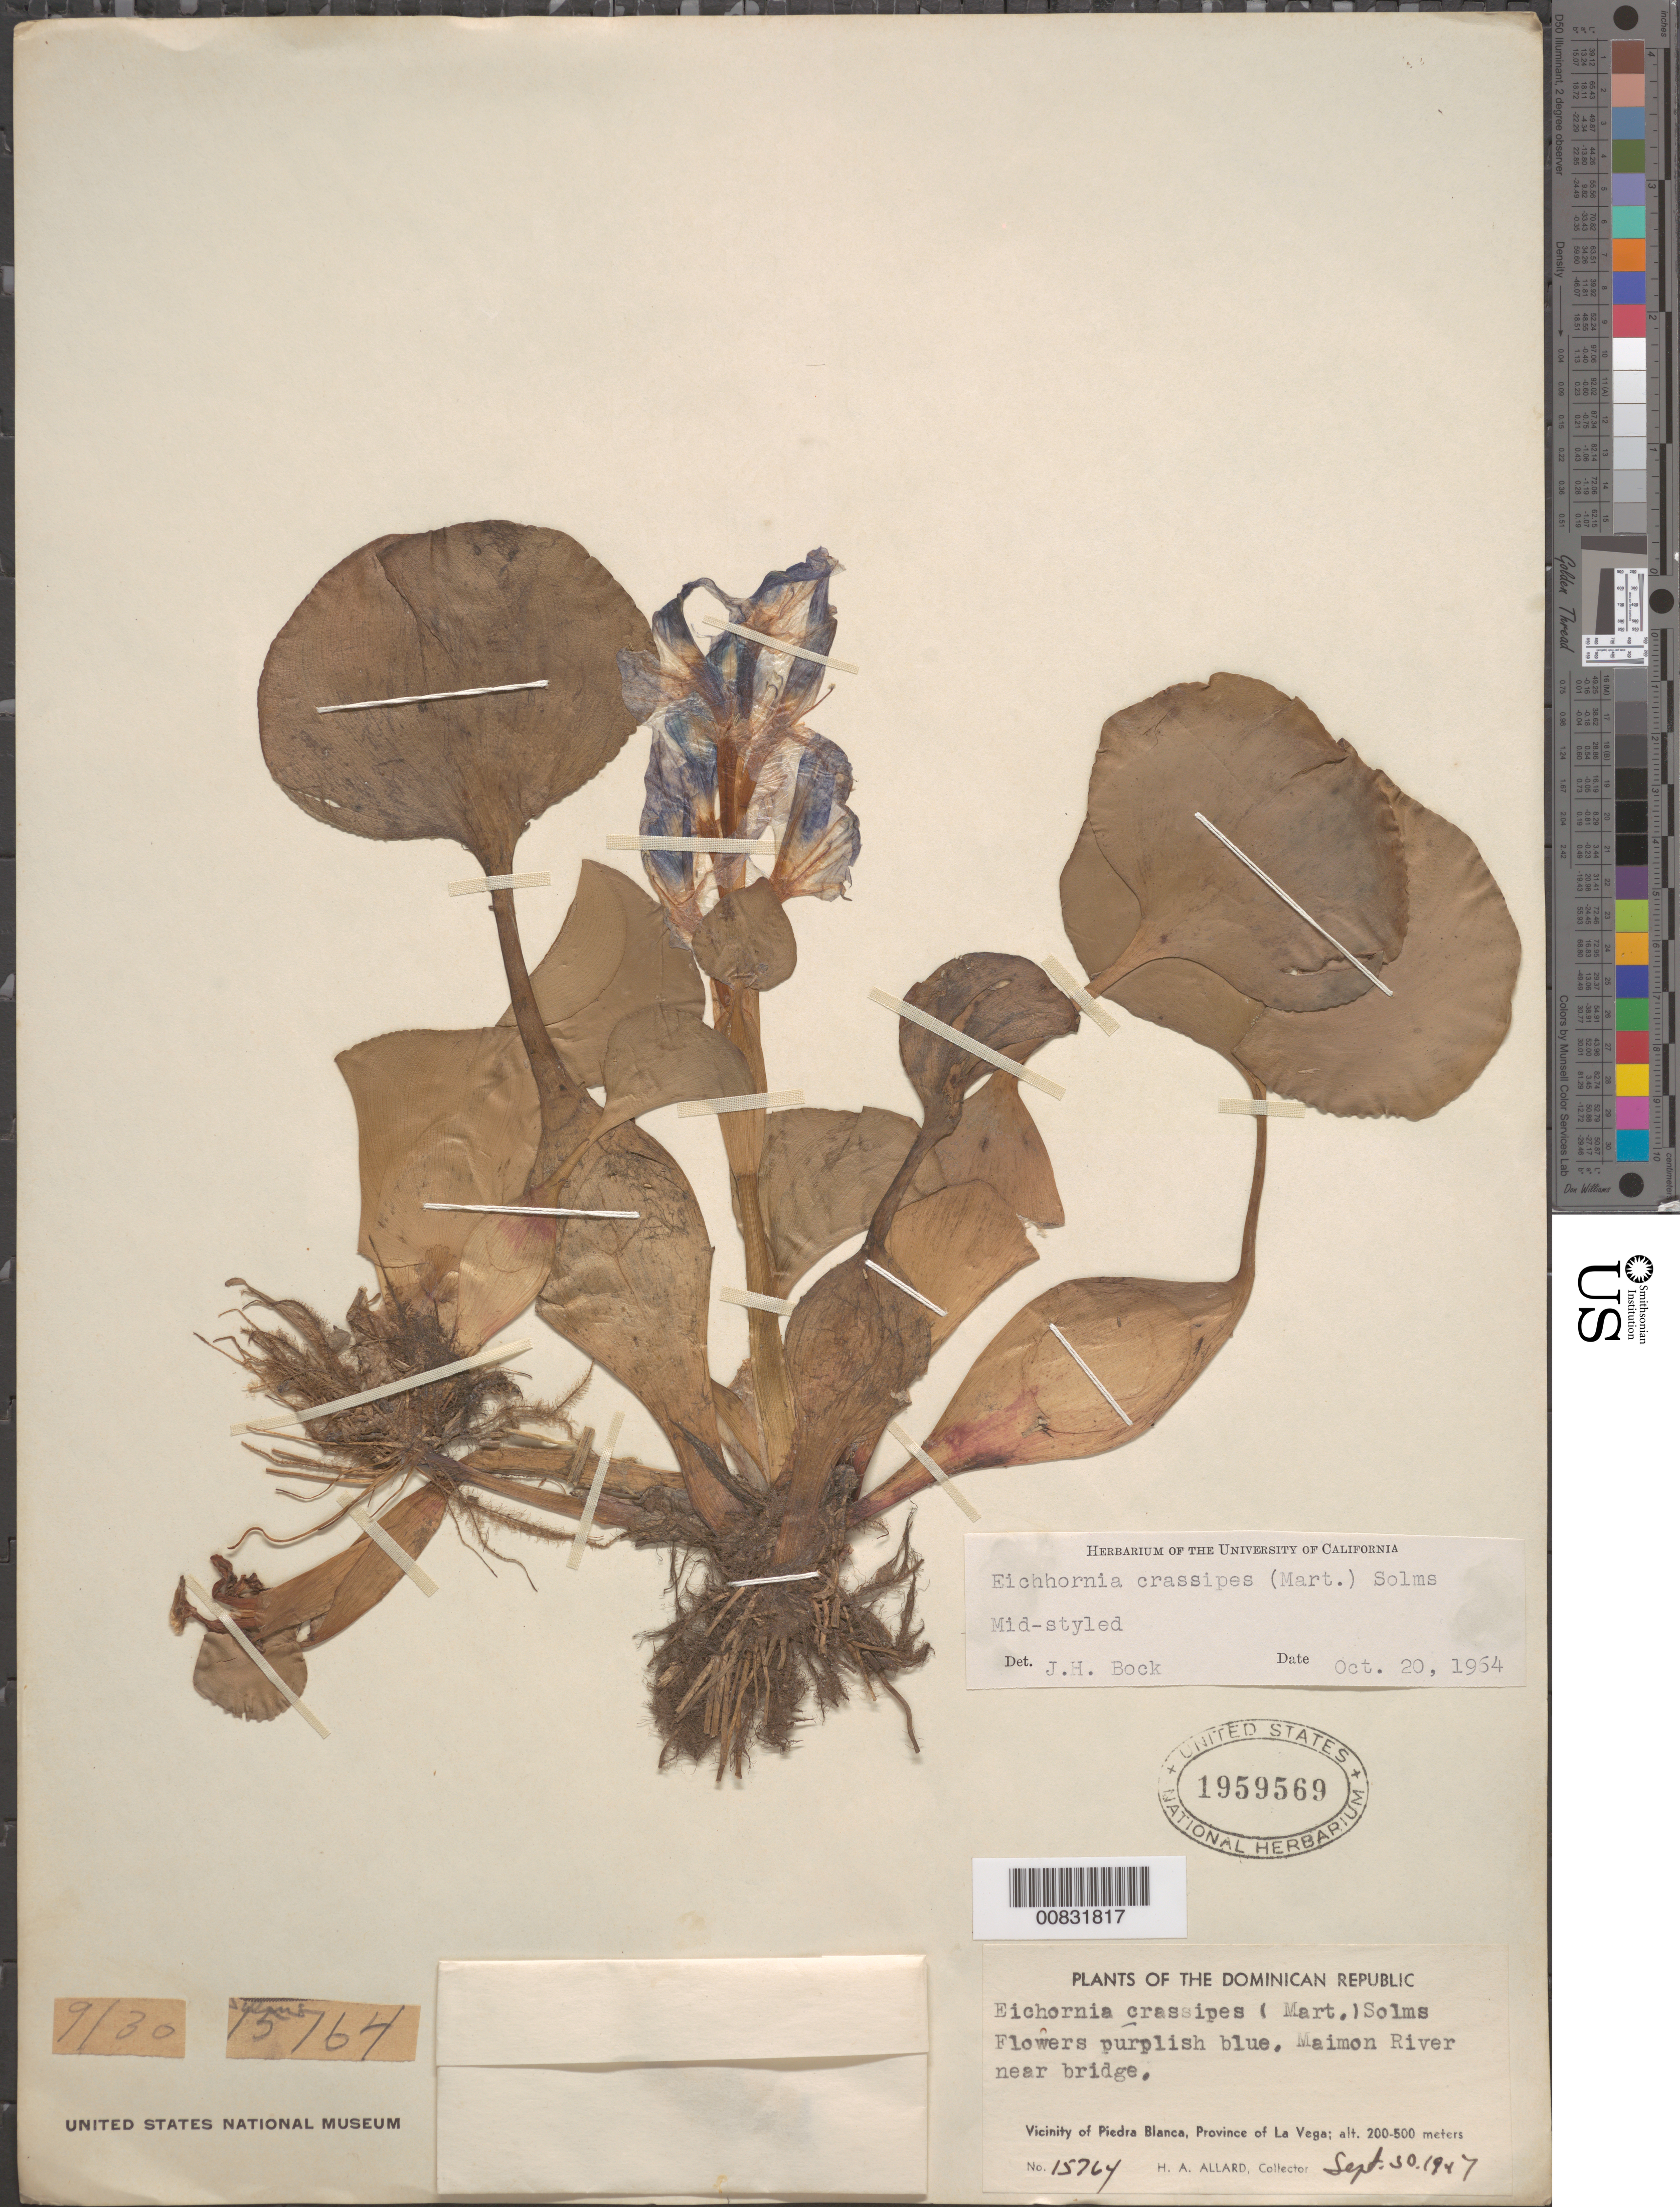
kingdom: Plantae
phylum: Tracheophyta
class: Liliopsida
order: Commelinales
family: Pontederiaceae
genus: Eichhornia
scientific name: Eichhornia crassipes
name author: (Mart.) Solms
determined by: Bock, J. H.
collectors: H. A. Allard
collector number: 15764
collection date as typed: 30 Sep 1947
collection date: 1947-09-30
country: Dominican Republic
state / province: La Vega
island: Hispaniola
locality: Vicinity of Piedra Blanca. Maimon River near bridge.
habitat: River.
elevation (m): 200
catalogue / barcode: US 1959569